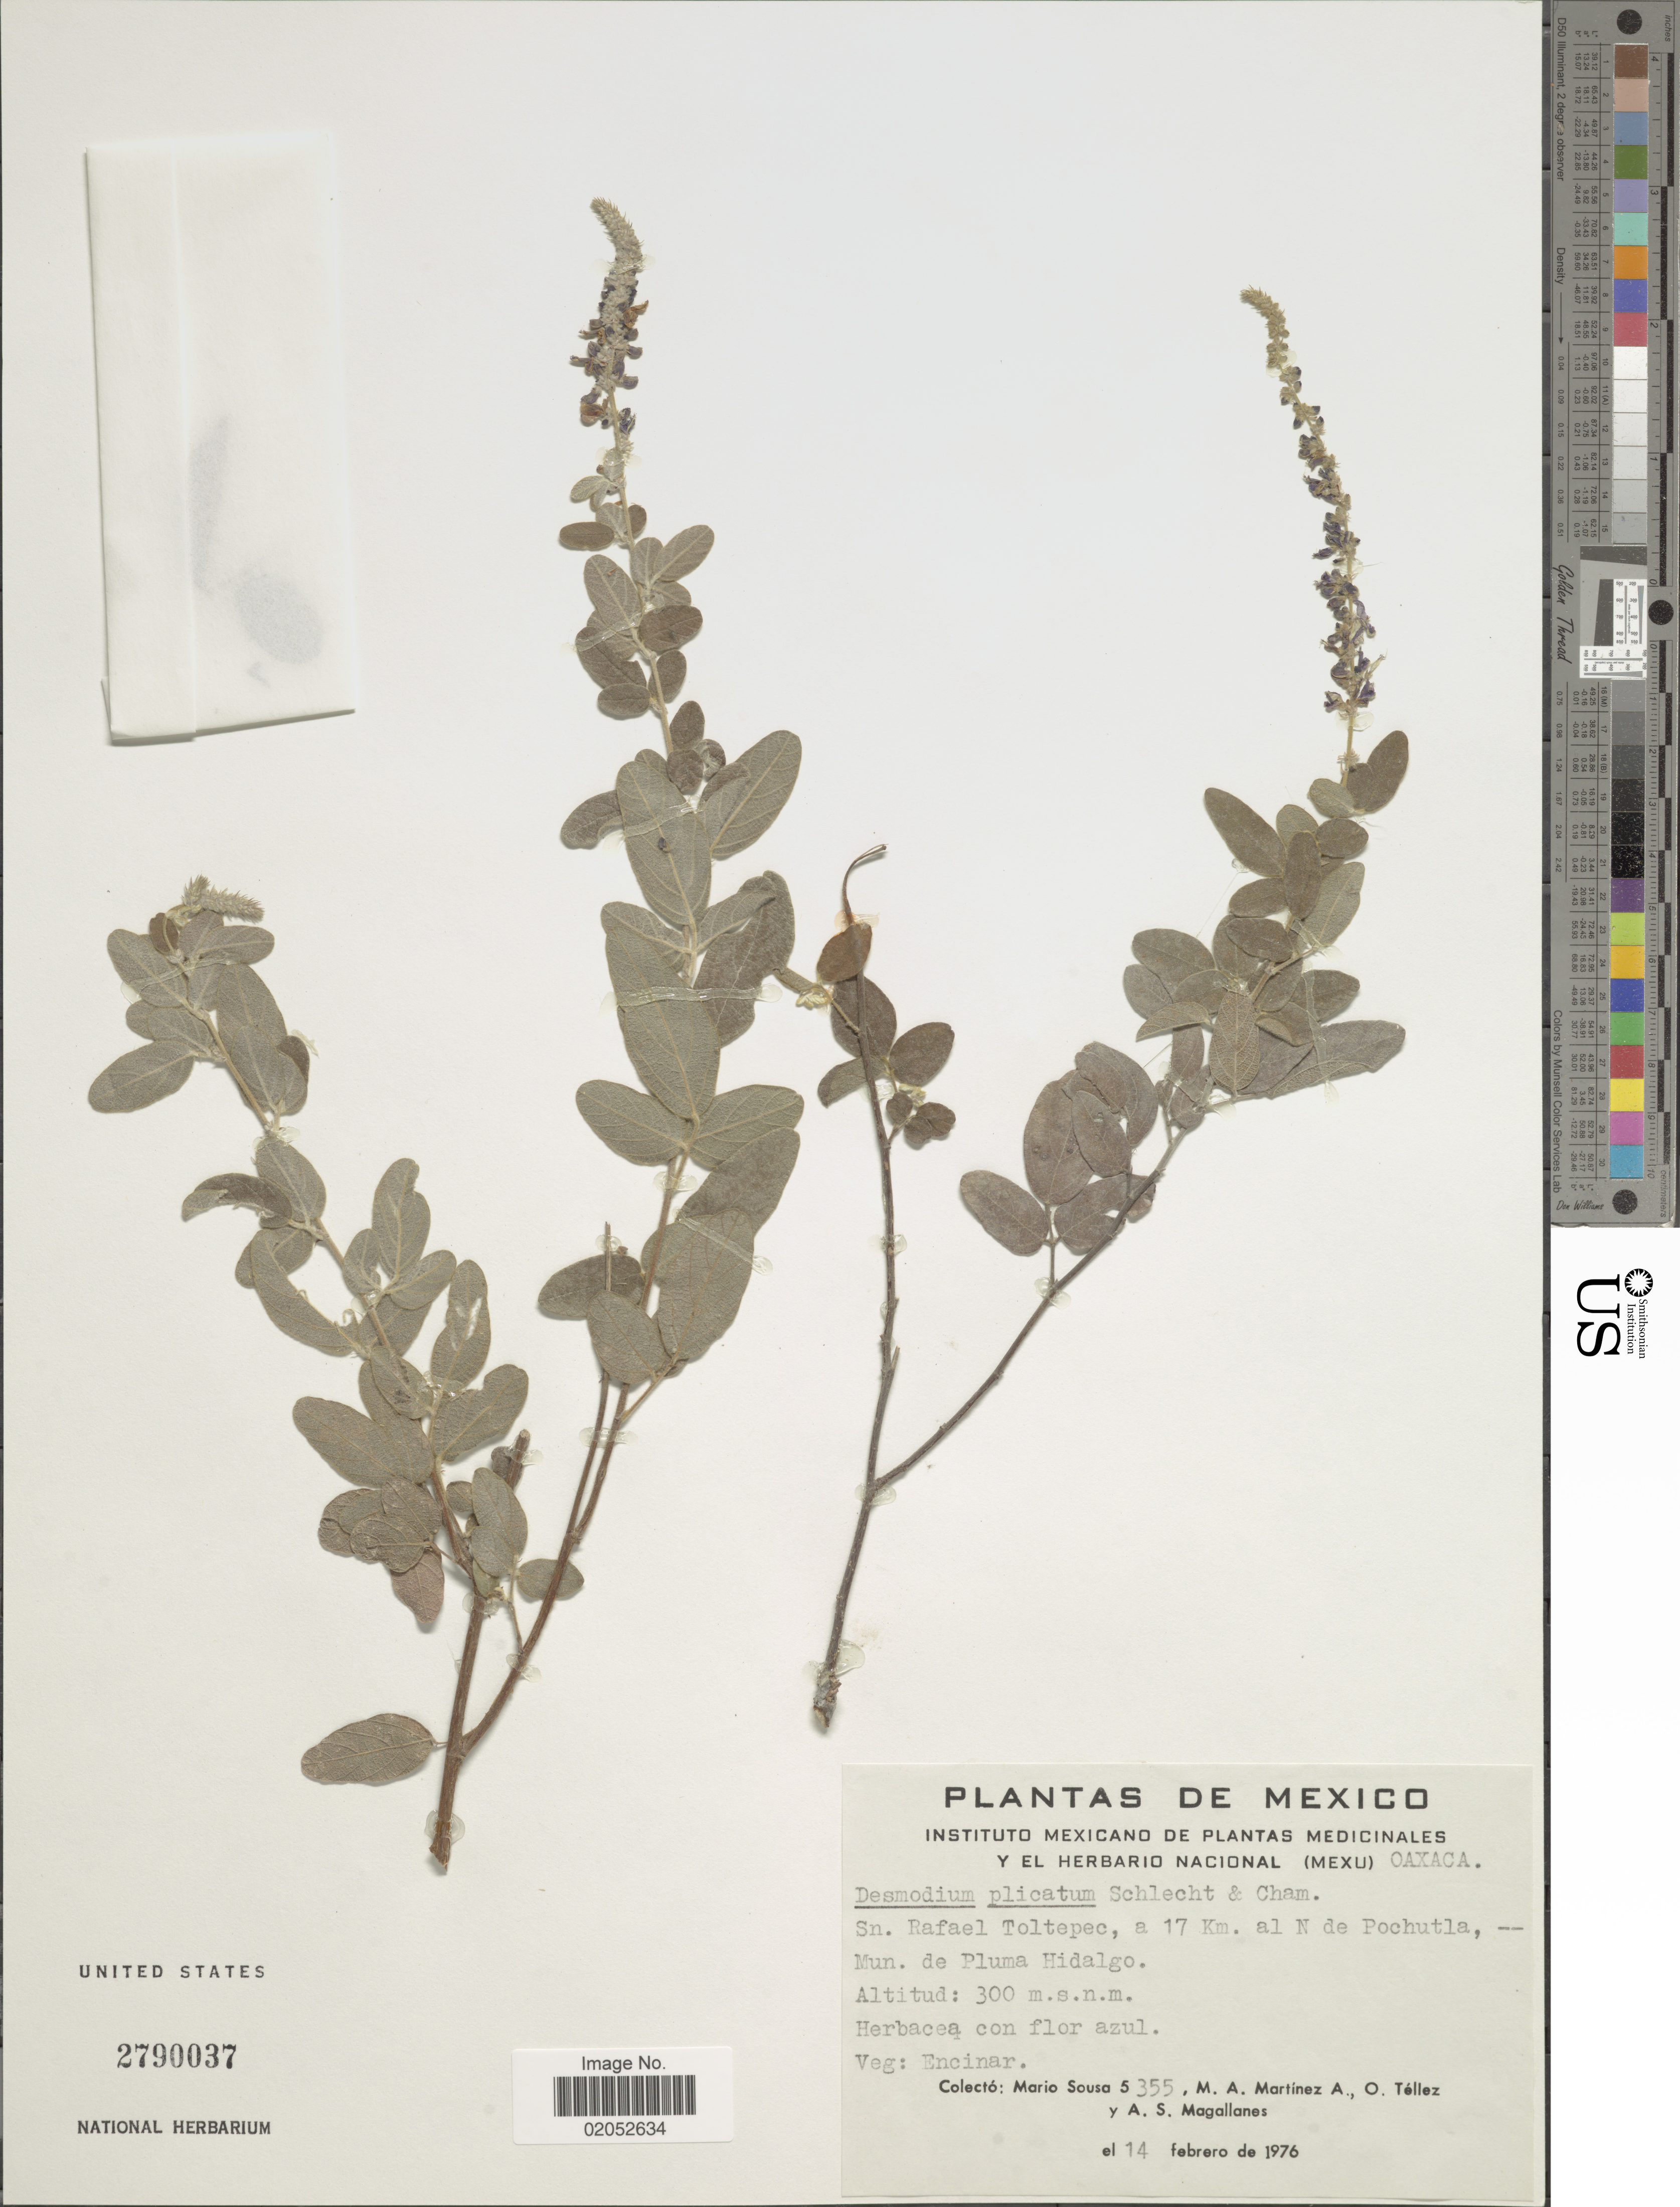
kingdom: Plantae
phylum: Tracheophyta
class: Magnoliopsida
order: Fabales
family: Fabaceae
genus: Desmodium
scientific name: Desmodium plicatum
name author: Schltdl. & Cham.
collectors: M. Sousa S., M. A. Martínez Alfaro, O. Tellez & A. Magallanes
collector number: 5355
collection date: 1976-02-14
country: Mexico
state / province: Oaxaca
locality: Sn. Rafael Toltepec, a 17 km. al N de Pochutla, Mun. de Pluma Hidalgo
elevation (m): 300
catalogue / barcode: US 2790037